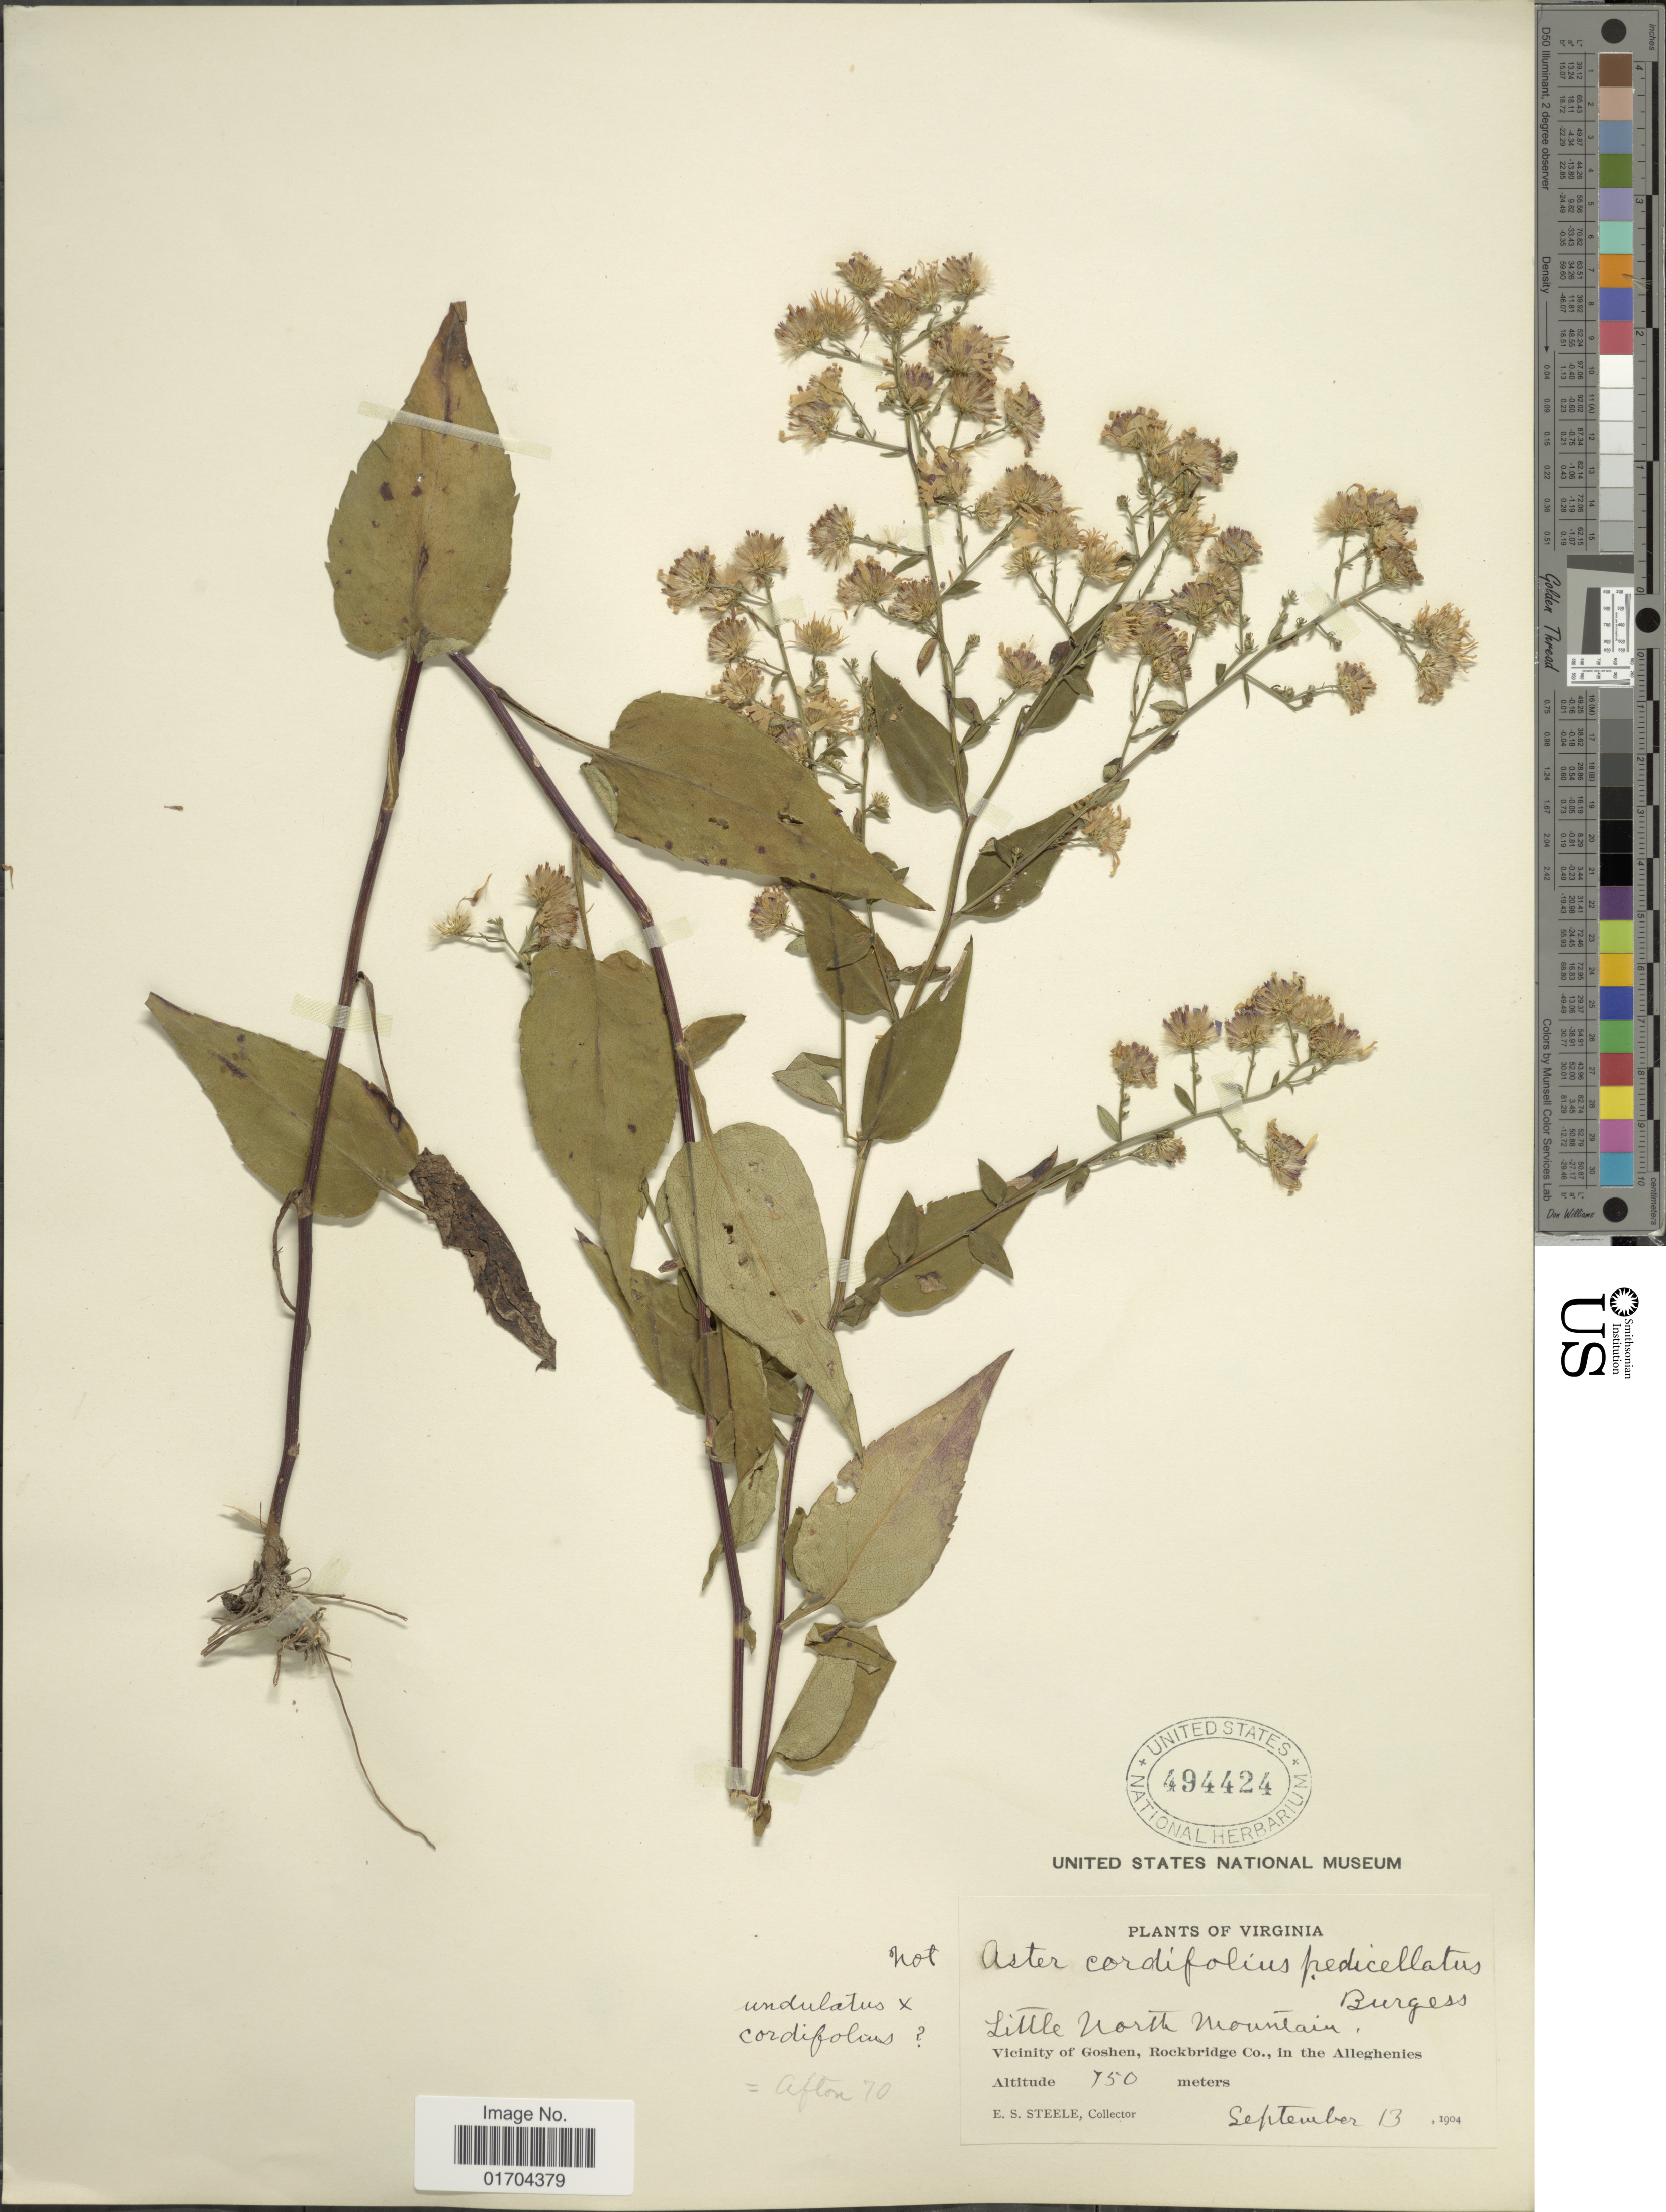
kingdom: Plantae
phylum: Tracheophyta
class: Magnoliopsida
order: Asterales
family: Asteraceae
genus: Symphyotrichum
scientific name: Symphyotrichum sp.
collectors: E. Steele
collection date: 1904-09-13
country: United States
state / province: Virginia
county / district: Rockbridge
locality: Little North Mountain, Vicinity of Goshen, Rockbridge Co., in the Alleghenies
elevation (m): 750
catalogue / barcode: US 494424